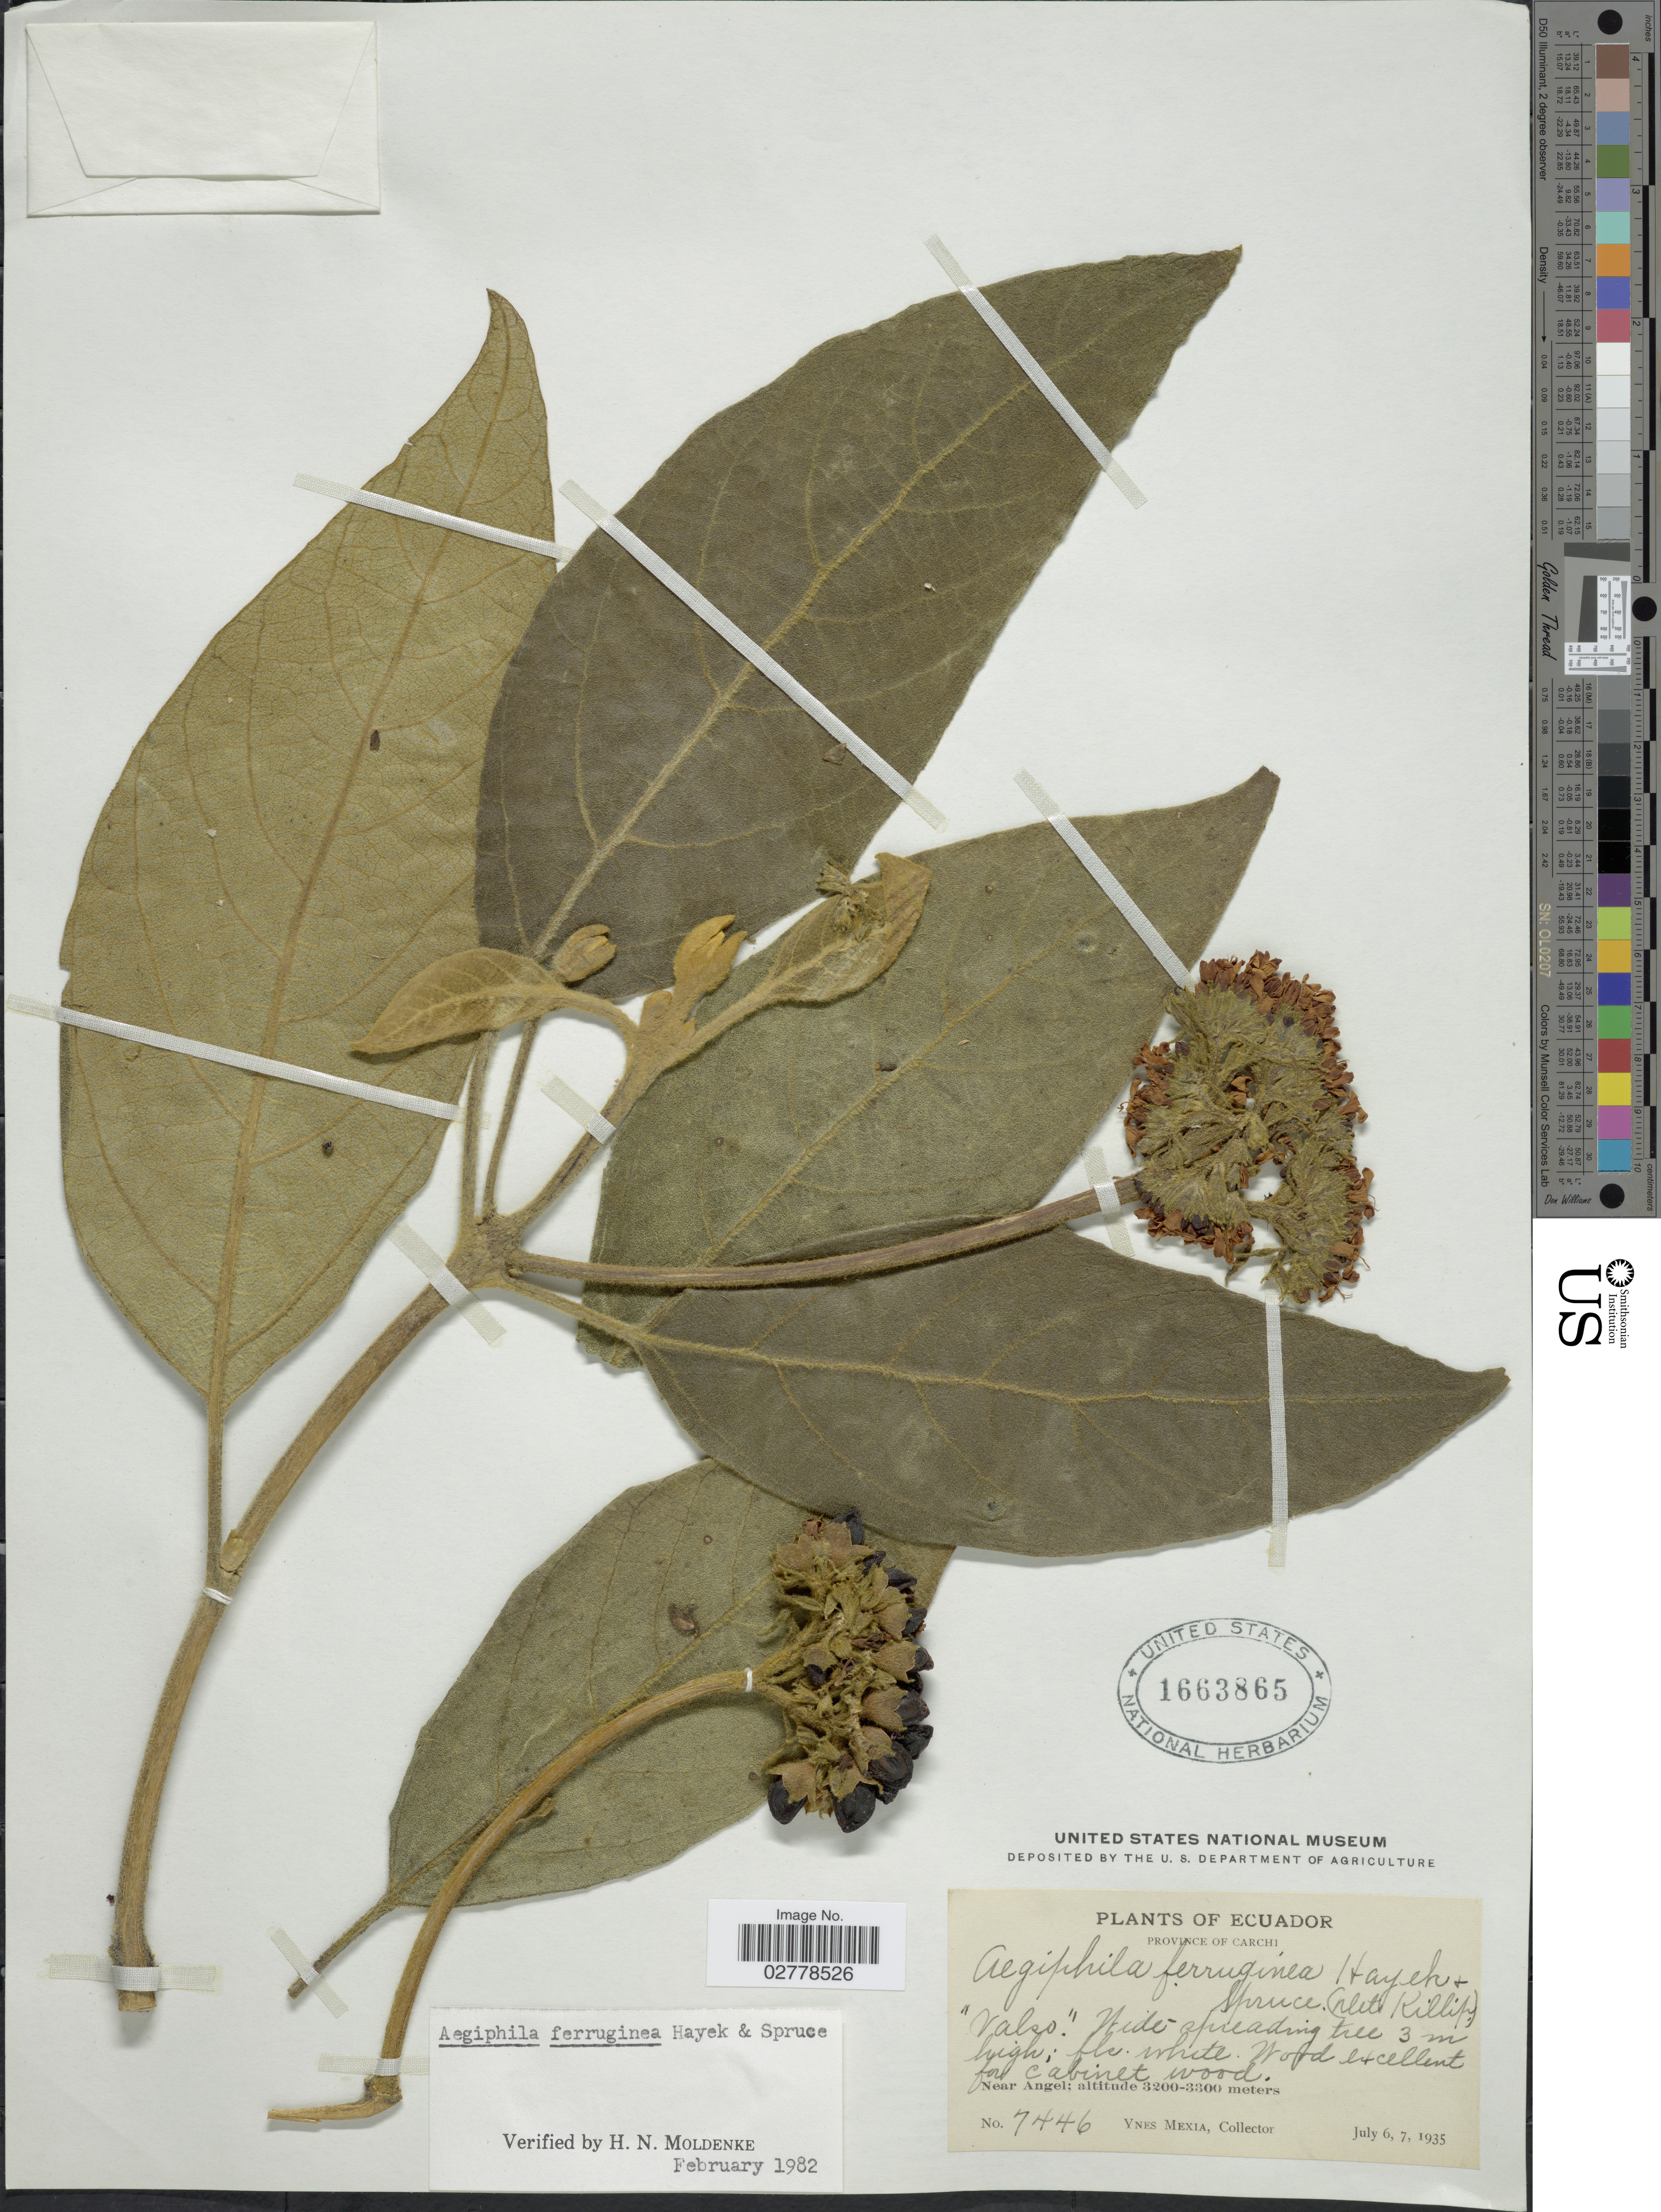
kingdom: Plantae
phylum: Tracheophyta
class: Magnoliopsida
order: Lamiales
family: Lamiaceae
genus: Aegiphila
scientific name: Aegiphila ferruginea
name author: Hayek & Spruce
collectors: Y. Mexia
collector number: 7446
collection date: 1935-07-06/1935-07-07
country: Ecuador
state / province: Carchi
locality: Near Angel.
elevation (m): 3200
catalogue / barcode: US 1663865